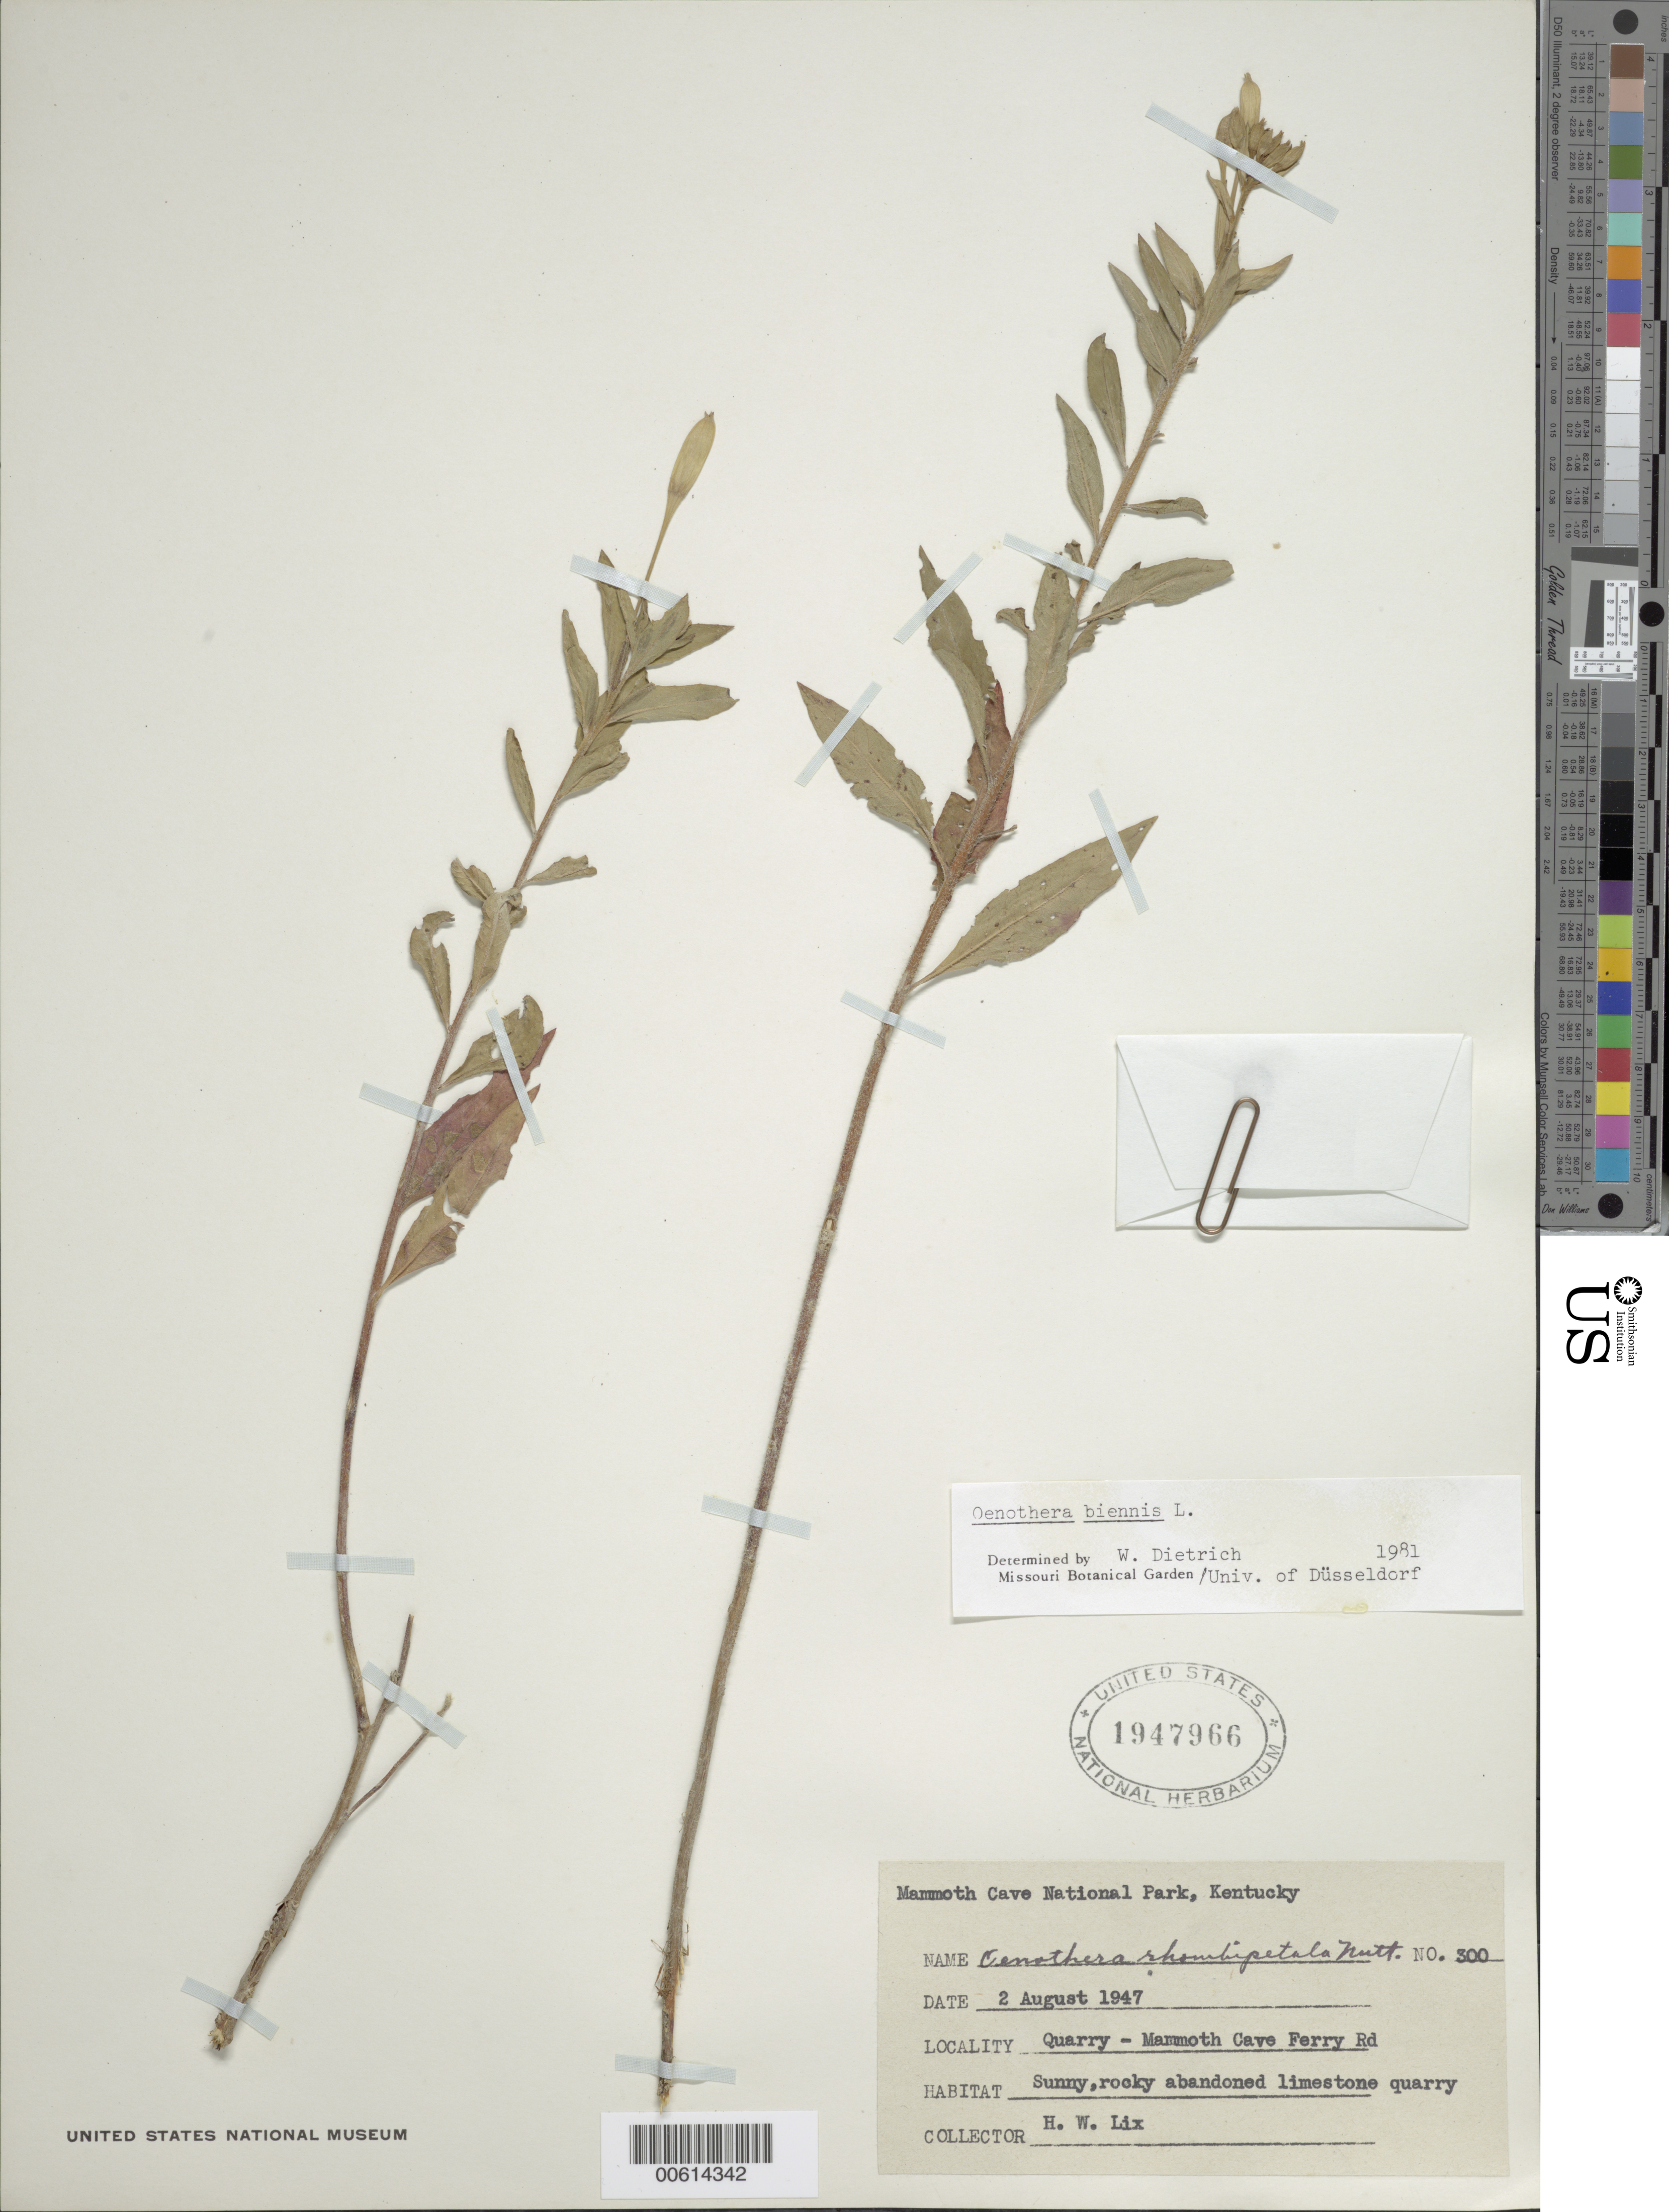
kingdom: Plantae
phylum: Tracheophyta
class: Magnoliopsida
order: Myrtales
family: Onagraceae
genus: Oenothera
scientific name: Oenothera biennis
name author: L.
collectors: H. W. Lix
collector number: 300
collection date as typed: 02 Aug 1947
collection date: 1947-08-02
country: United States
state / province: Kentucky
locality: Mammoth Cave National Park, Quarry, Mammoth Cave Ferry Road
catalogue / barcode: US 1947966